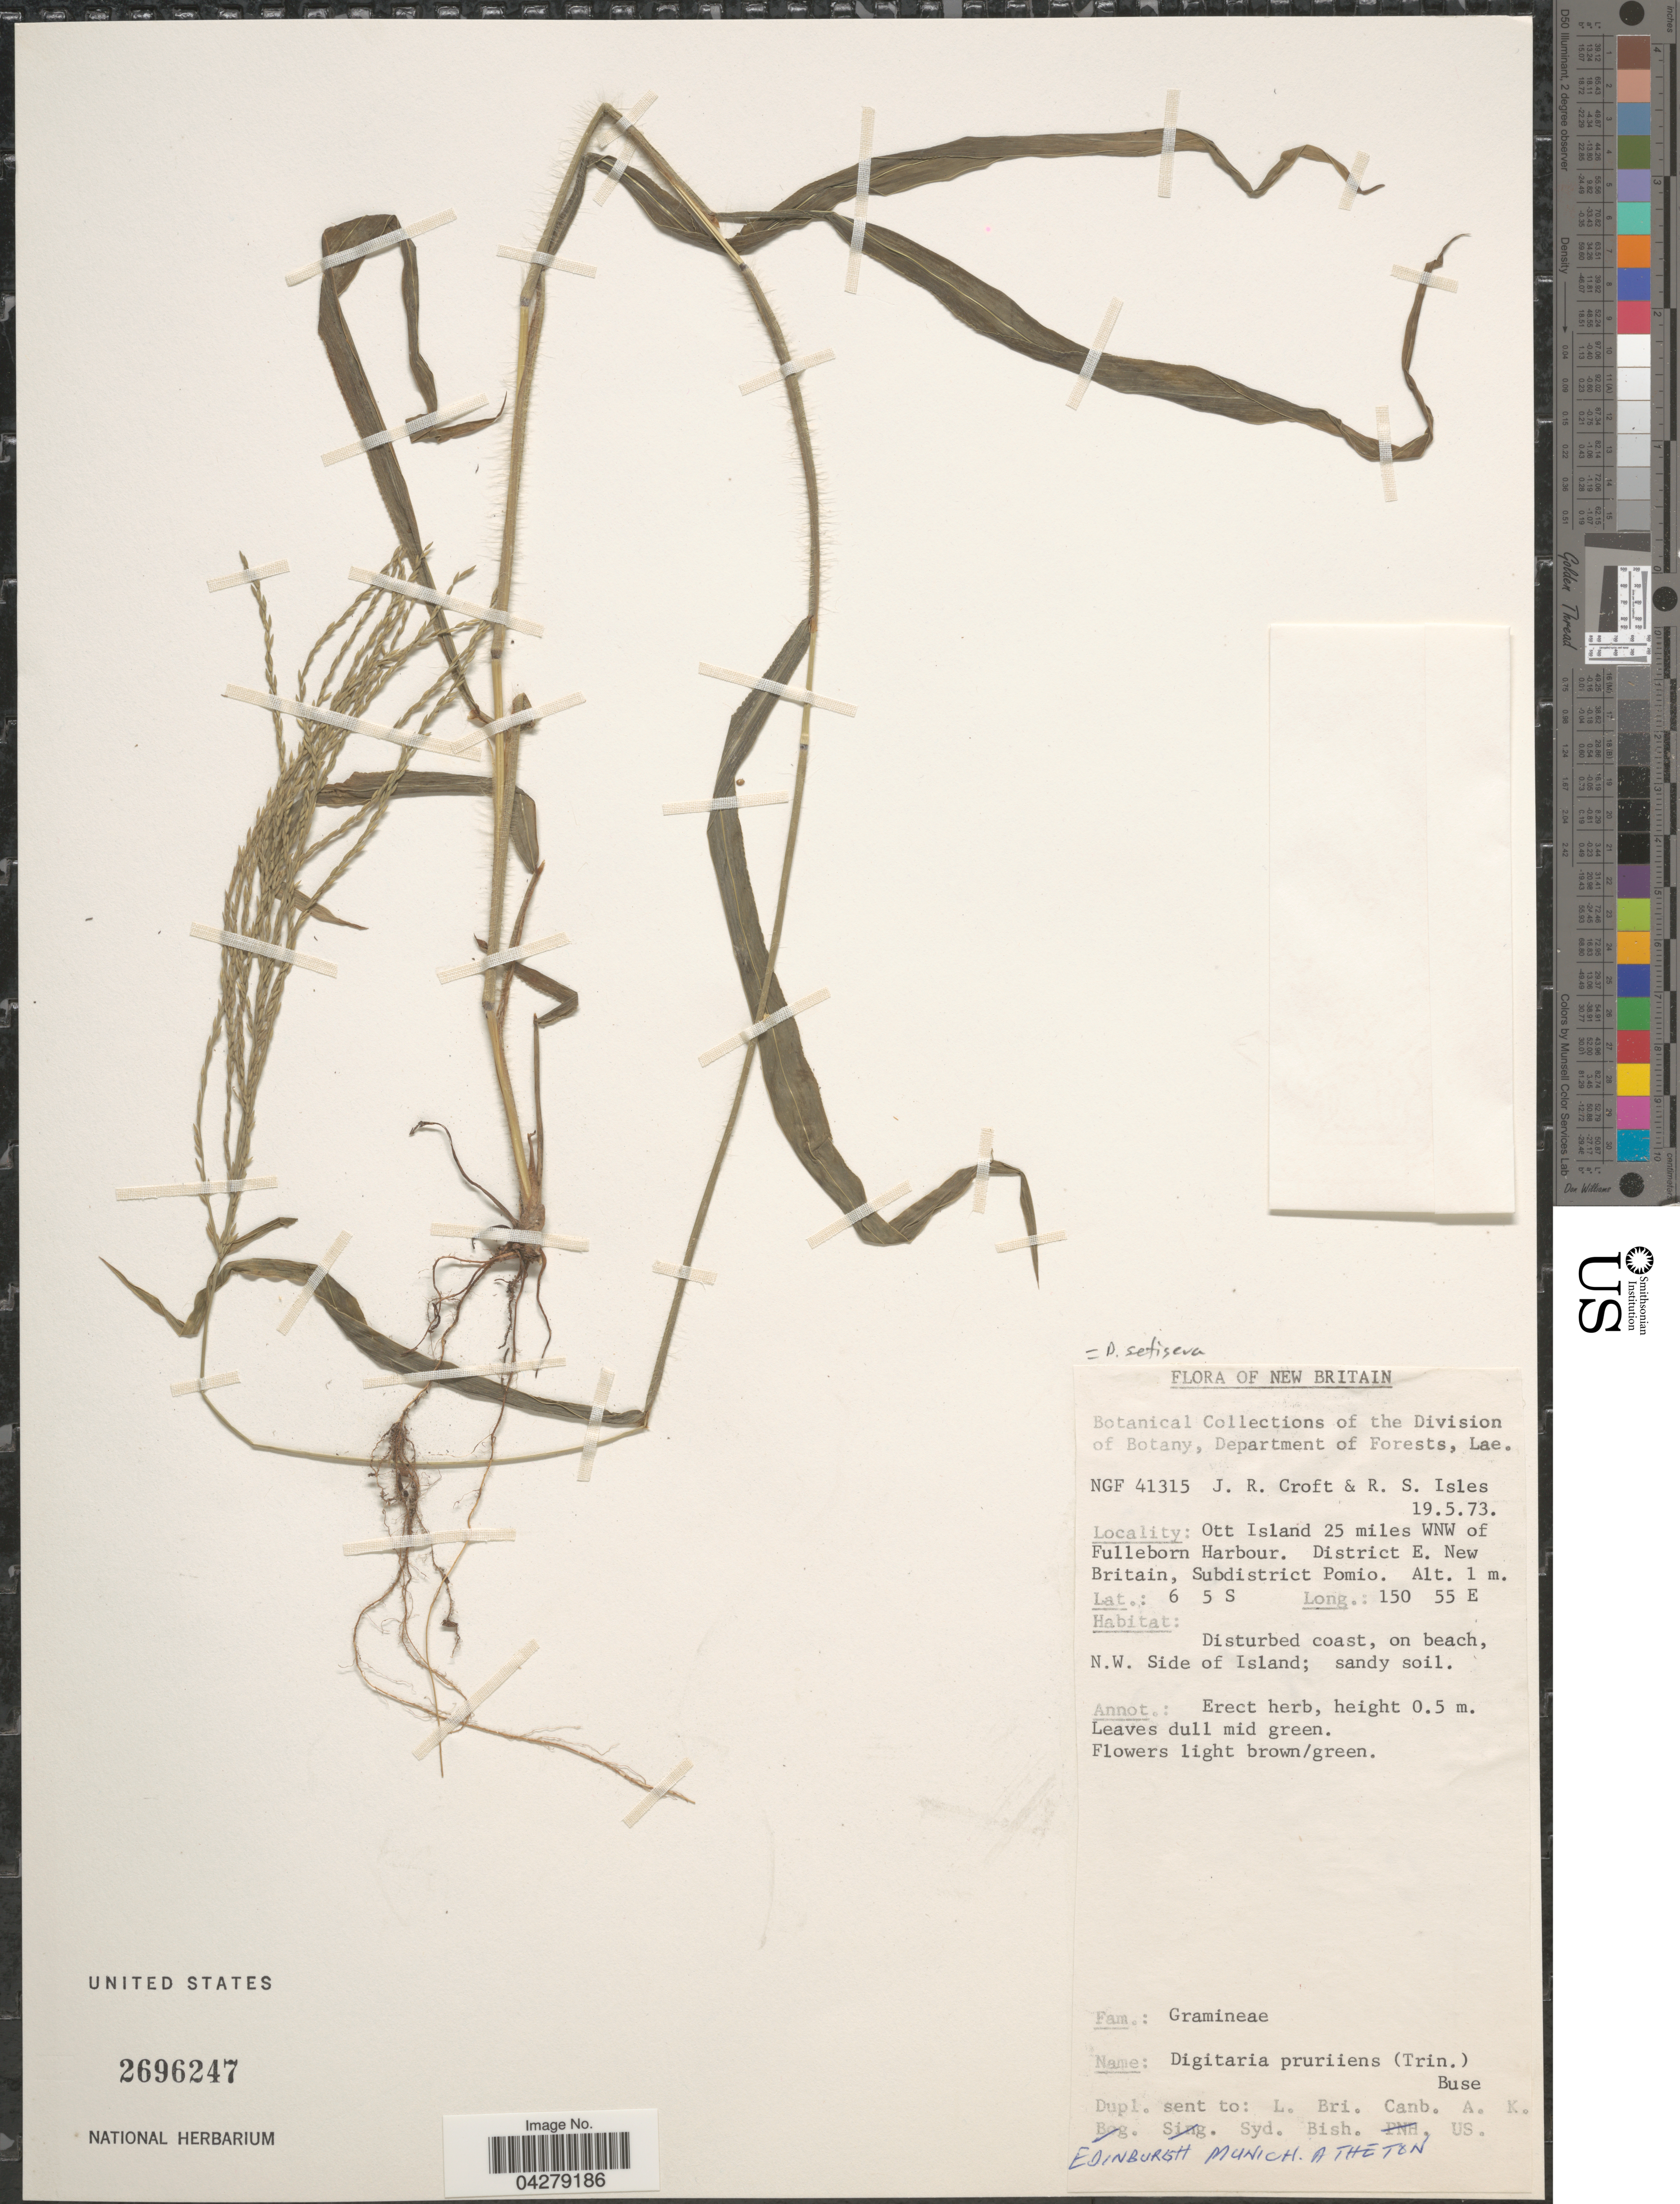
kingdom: Plantae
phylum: Tracheophyta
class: Liliopsida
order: Poales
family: Poaceae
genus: Digitaria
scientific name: Digitaria setigera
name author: Roth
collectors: J. R. Croft & R. Isles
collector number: NGF41315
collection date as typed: Transcribed d/m/y: 19/5/73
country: Papua New Guinea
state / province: East New Britain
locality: New Britain. Ott Island 25 miles WNW of Fulleborn Harbour. District E. New Britain, Subdistrict Pomio. Disturbed coast, on beach, N.W. Side of Island.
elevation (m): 1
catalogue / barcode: US 2696247